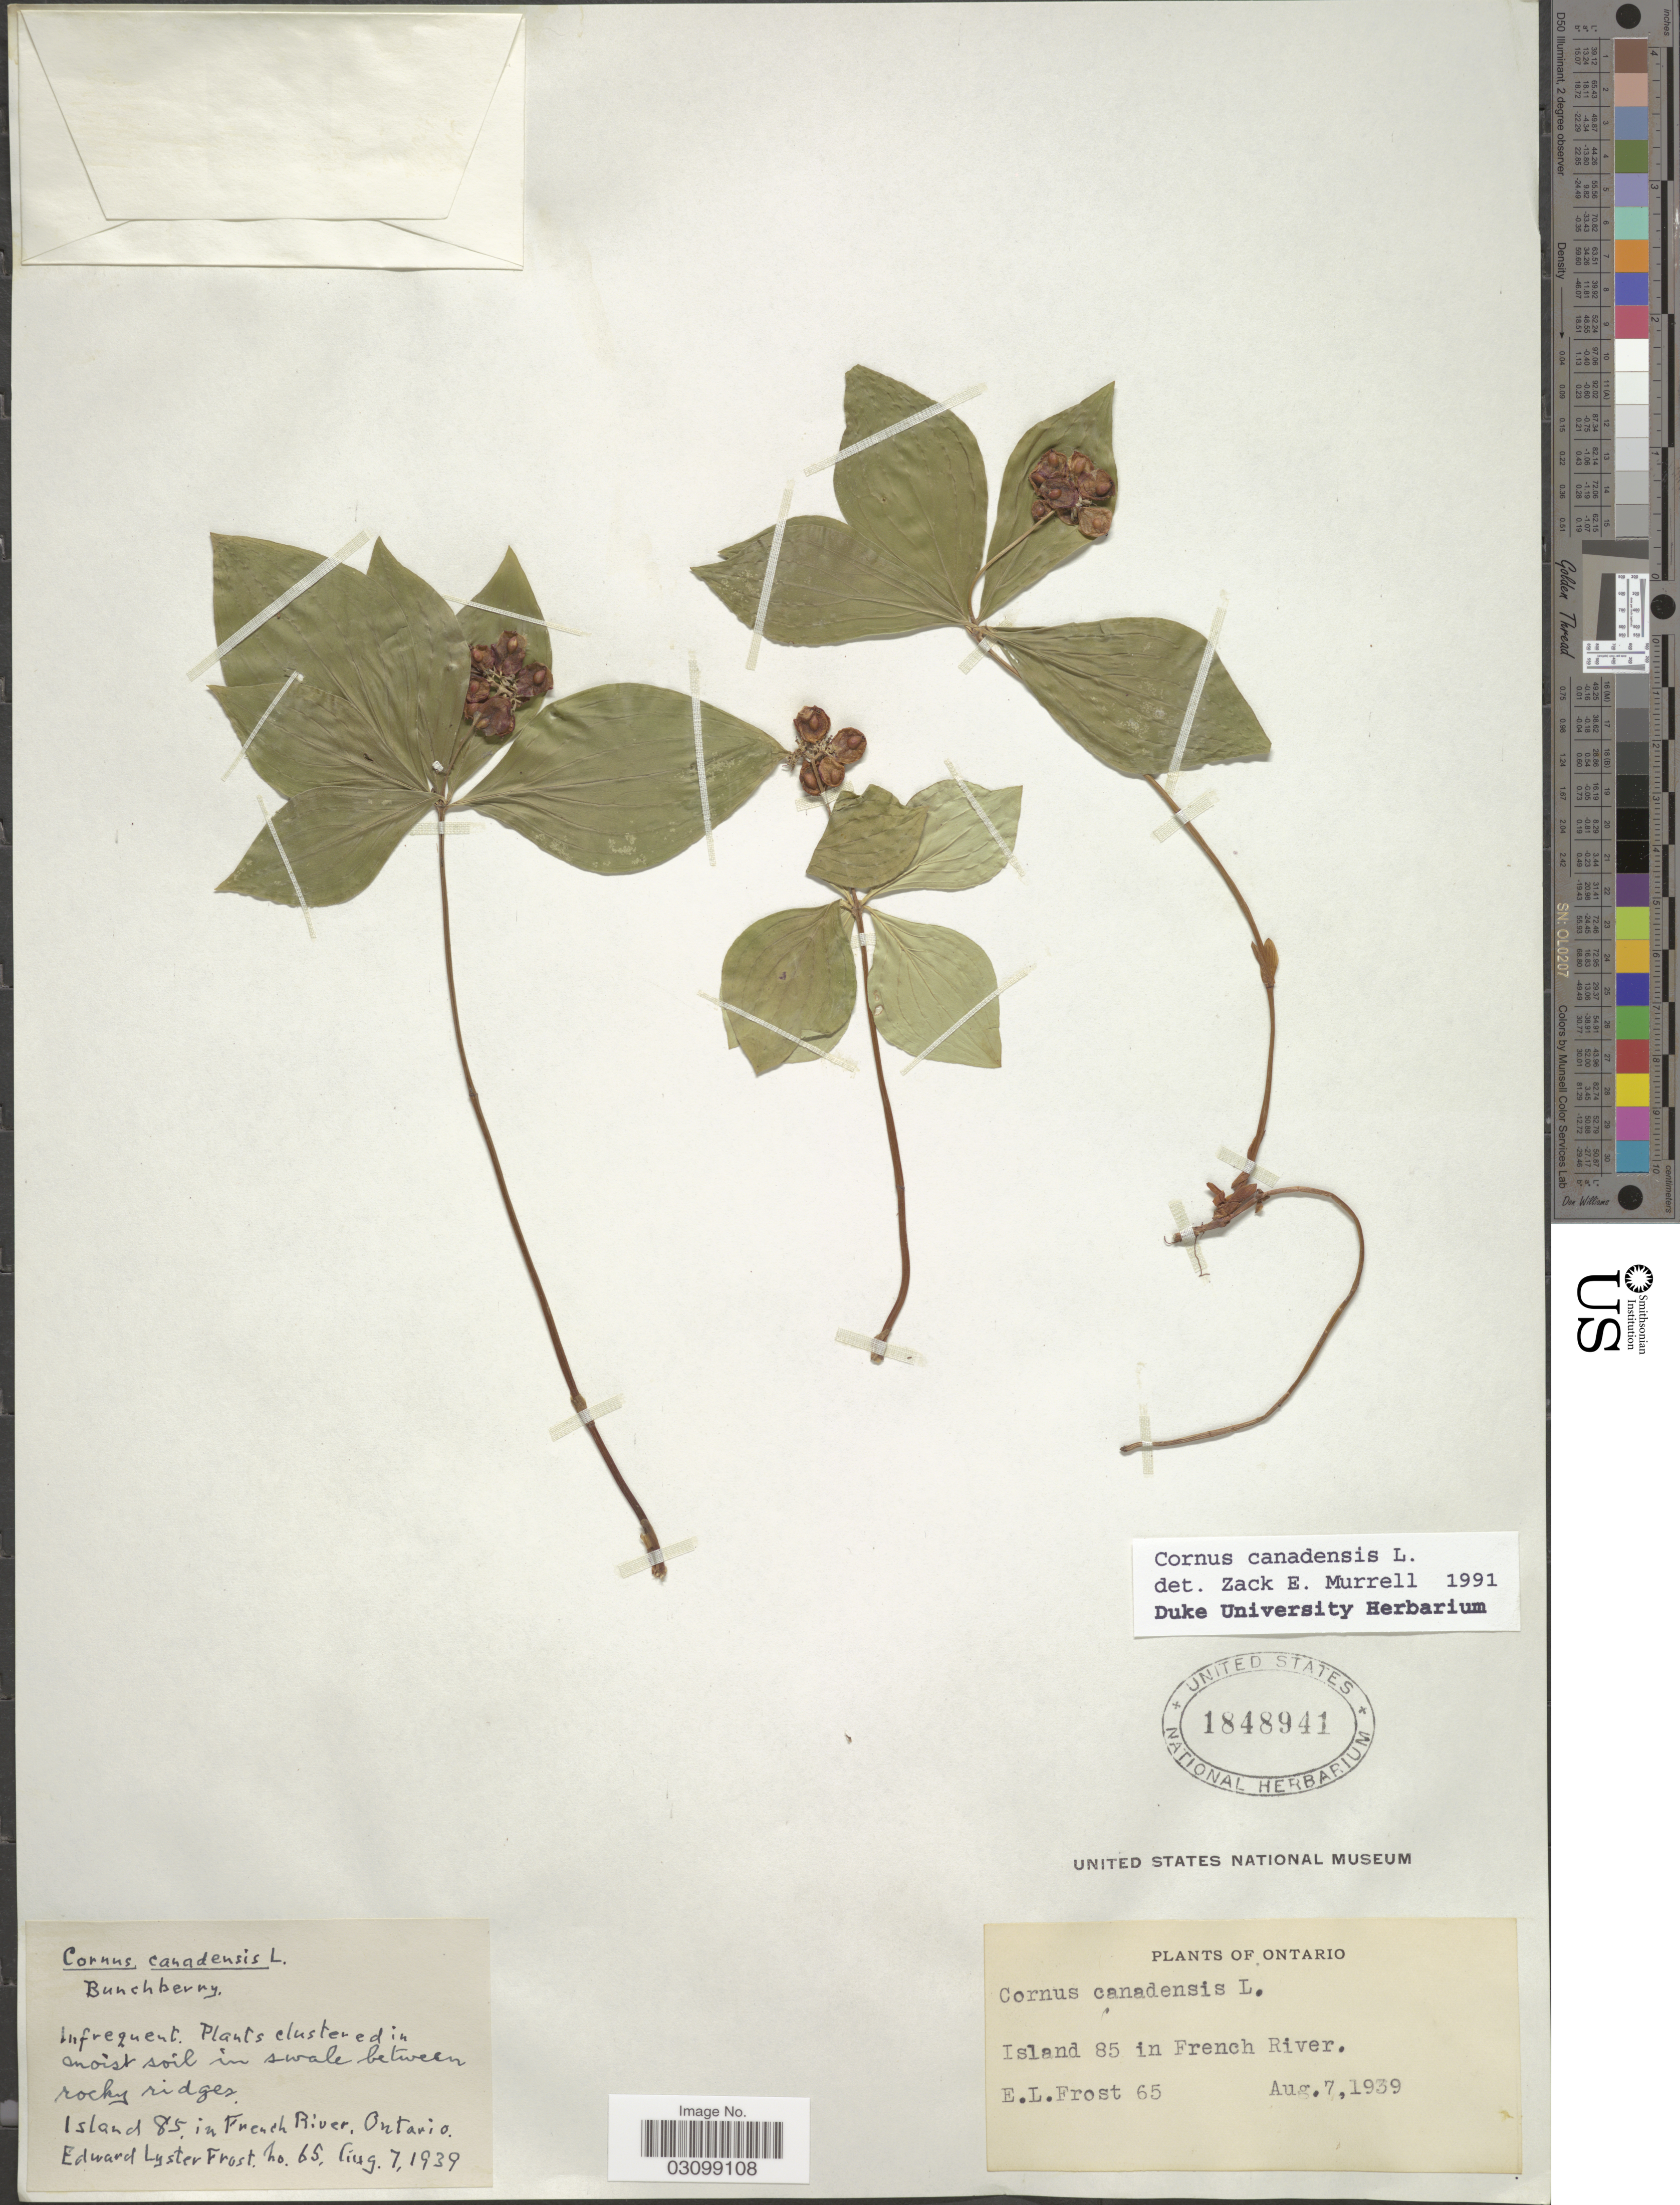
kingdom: Plantae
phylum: Tracheophyta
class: Magnoliopsida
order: Cornales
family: Cornaceae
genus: Cornus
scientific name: Cornus canadensis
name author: L.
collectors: E. Frost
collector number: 65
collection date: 1939-08-07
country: Canada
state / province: Ontario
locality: Island 85 in French River.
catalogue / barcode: US 1848941